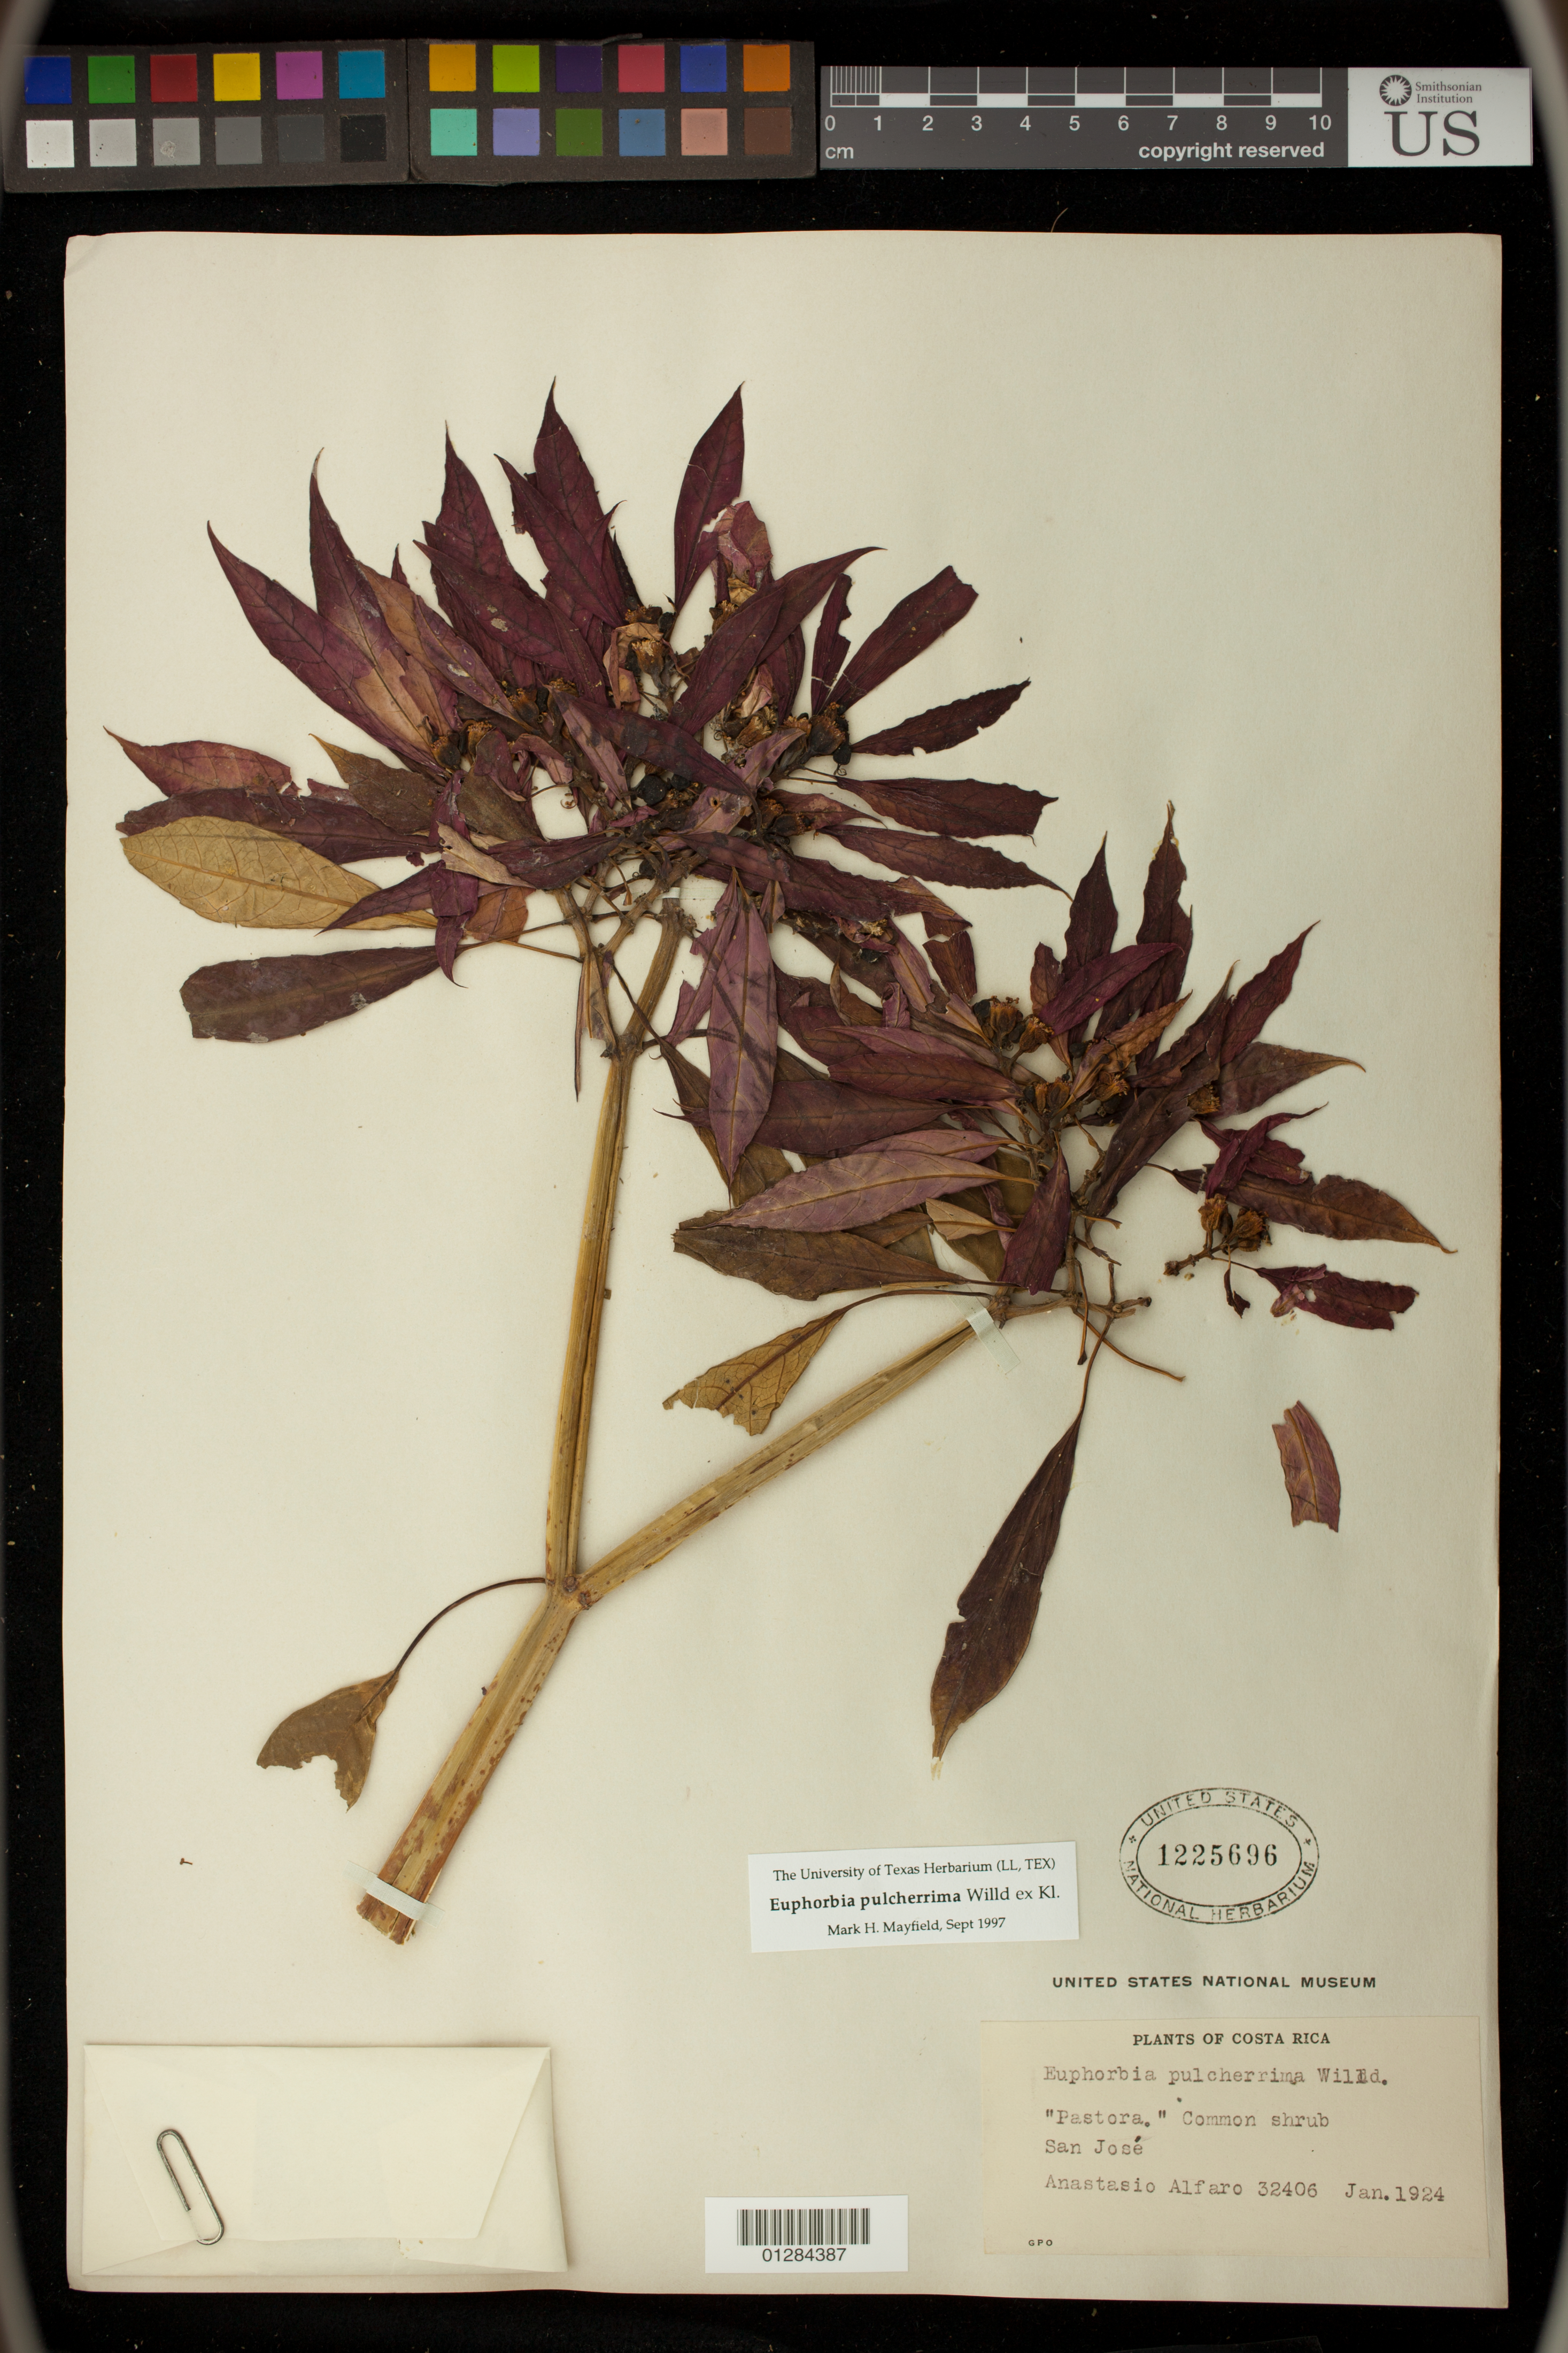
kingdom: Plantae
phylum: Tracheophyta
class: Magnoliopsida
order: Malpighiales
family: Euphorbiaceae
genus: Euphorbia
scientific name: Euphorbia pulcherrima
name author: Willd. ex Klotzsch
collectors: A. Alfaro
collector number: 32406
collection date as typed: Jan 1924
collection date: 1924-01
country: Costa Rica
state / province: San José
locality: San José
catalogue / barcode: US 1225696